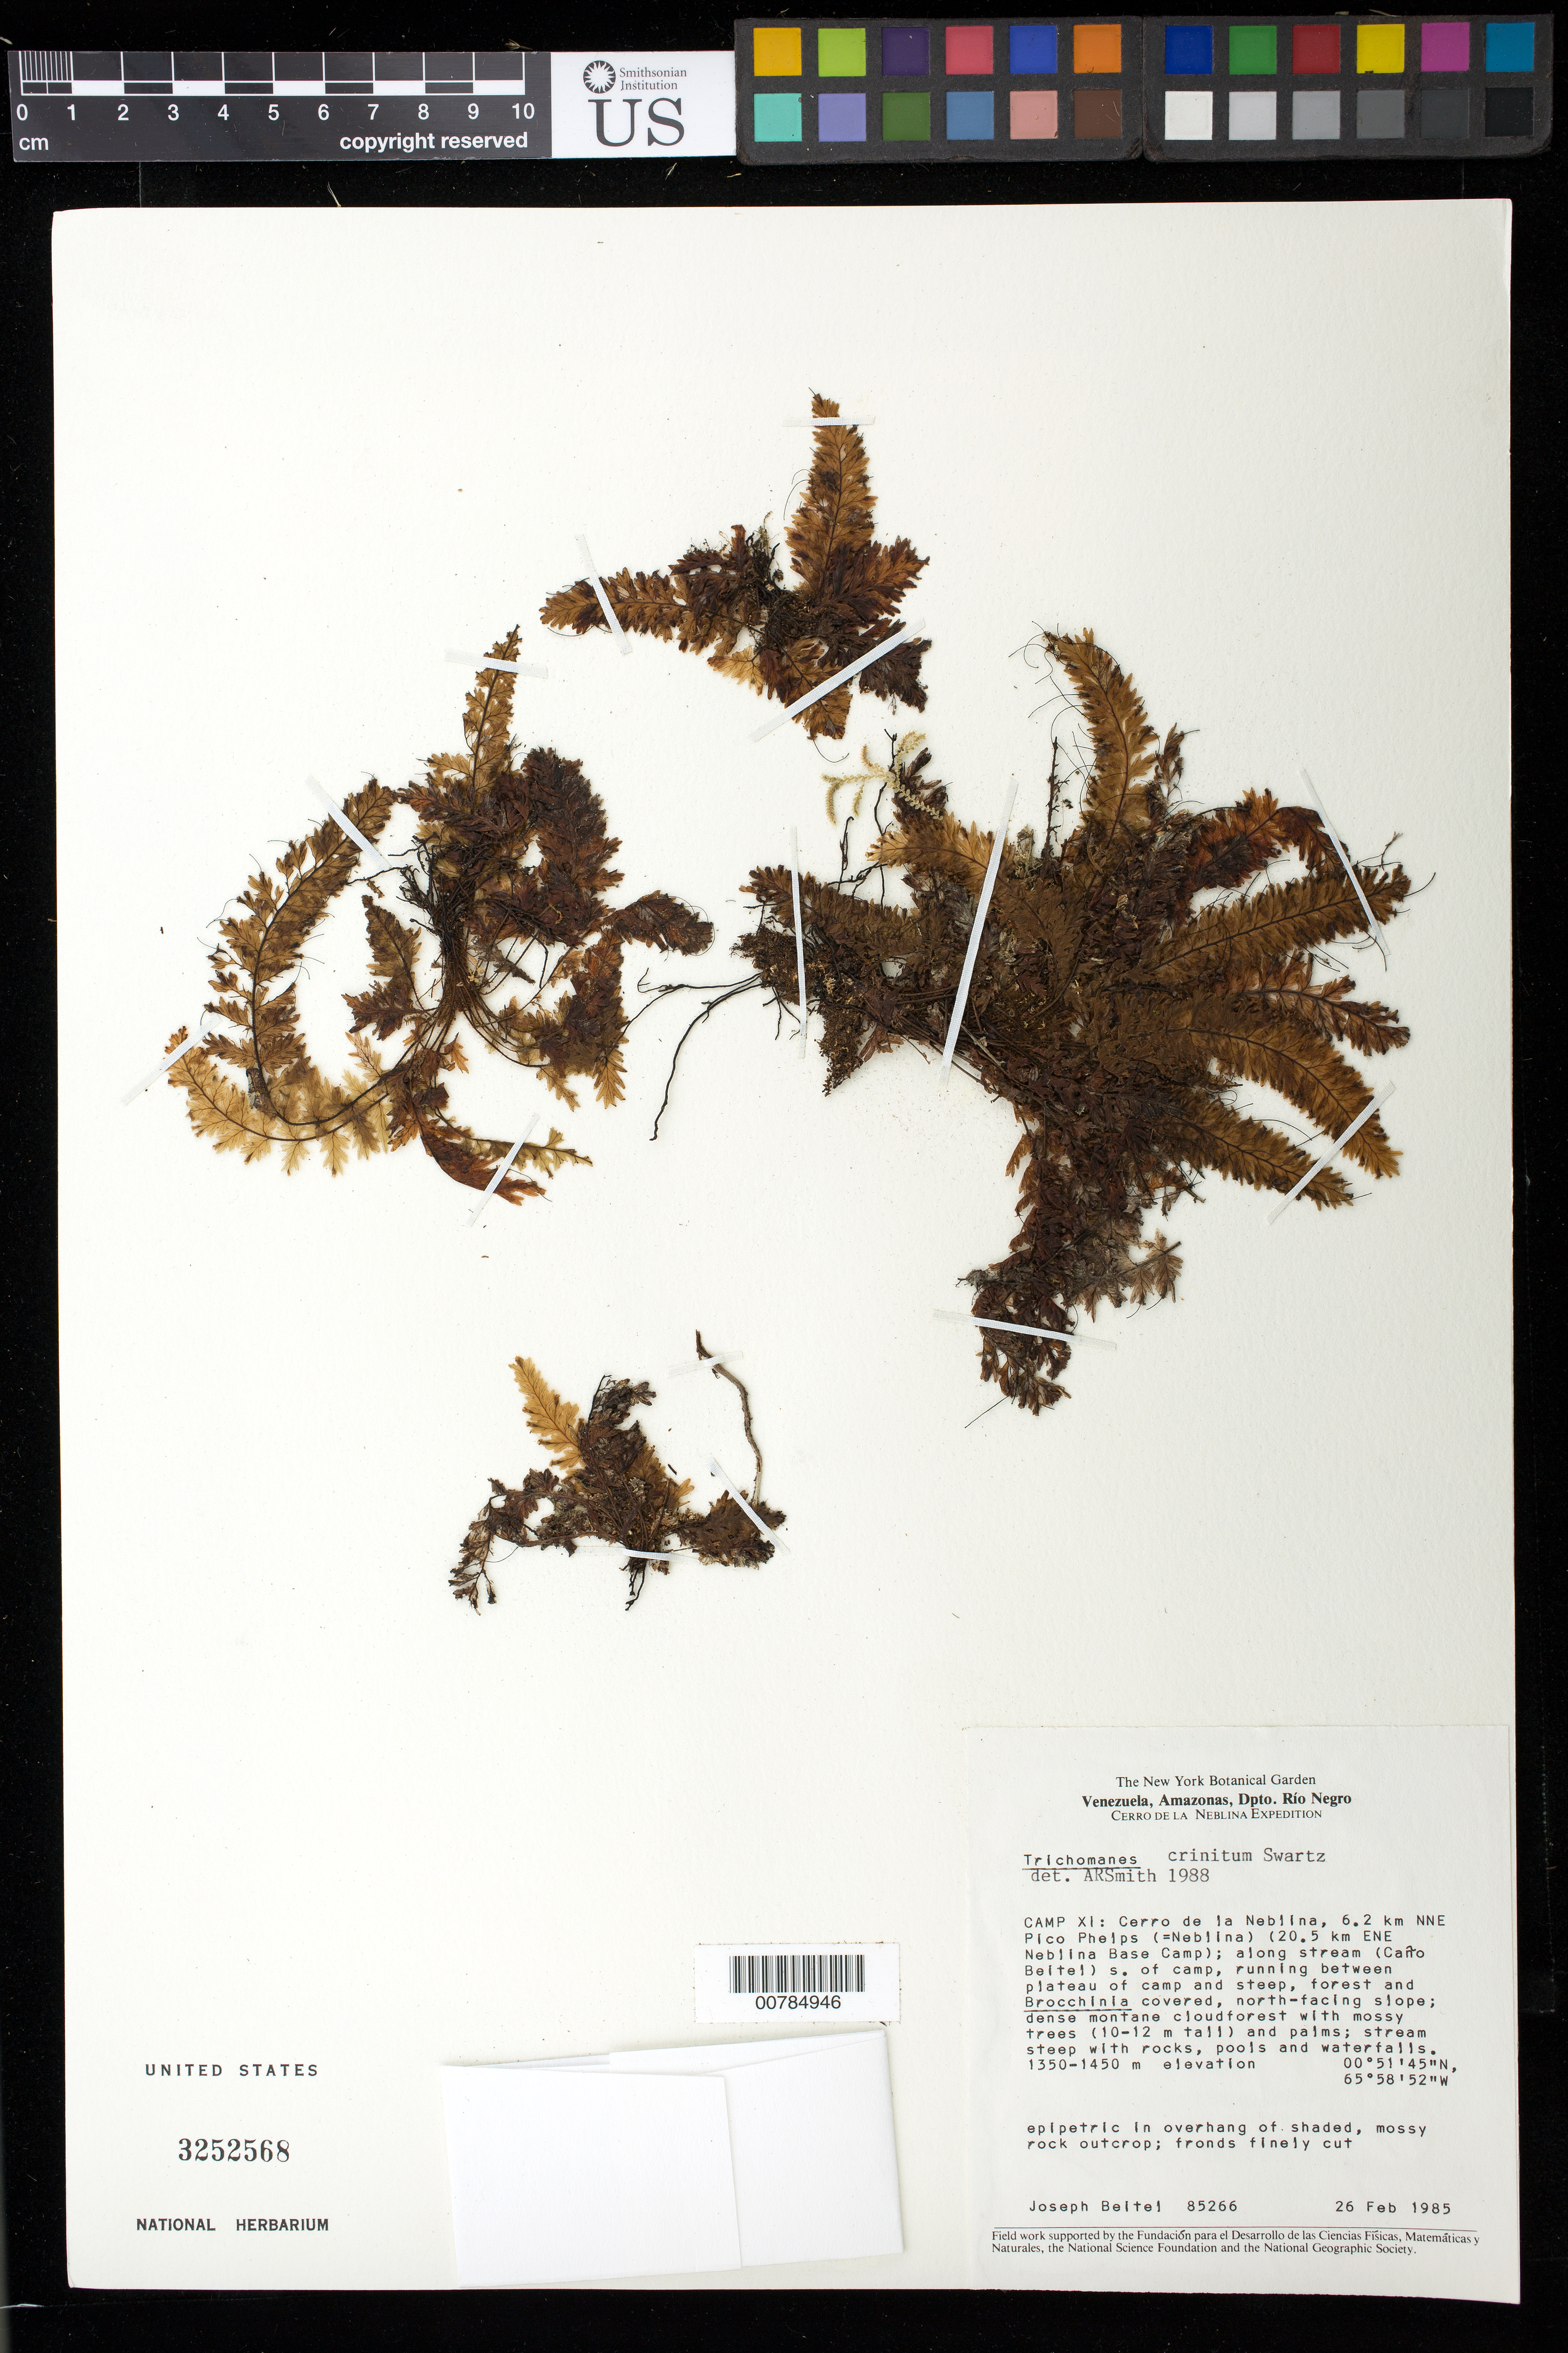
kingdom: Plantae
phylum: Tracheophyta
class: Polypodiopsida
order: Hymenophyllales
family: Hymenophyllaceae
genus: Trichomanes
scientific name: Trichomanes crinitum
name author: Sw.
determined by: Smith, Alan R., (UC)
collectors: J. M. Beitel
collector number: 85266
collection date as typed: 26-Feb-85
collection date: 1985-02-26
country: Venezuela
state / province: Amazonas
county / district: Río Negro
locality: Cerro de la Neblina, Camp XI, 6.2 km NNE Pico Phelps (= Neblina) (20.5 km ENE Neblina Base Camp), along stream (Caño Beiltel) S of camp, running between plateau of camp and steep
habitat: Dense montane cloud forest with mossy trees (10-12 m tall) and palms, stream steep with rocks, pools and waterfalls; in overhang of shaded, mossy rock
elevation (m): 1350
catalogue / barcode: US 3252568